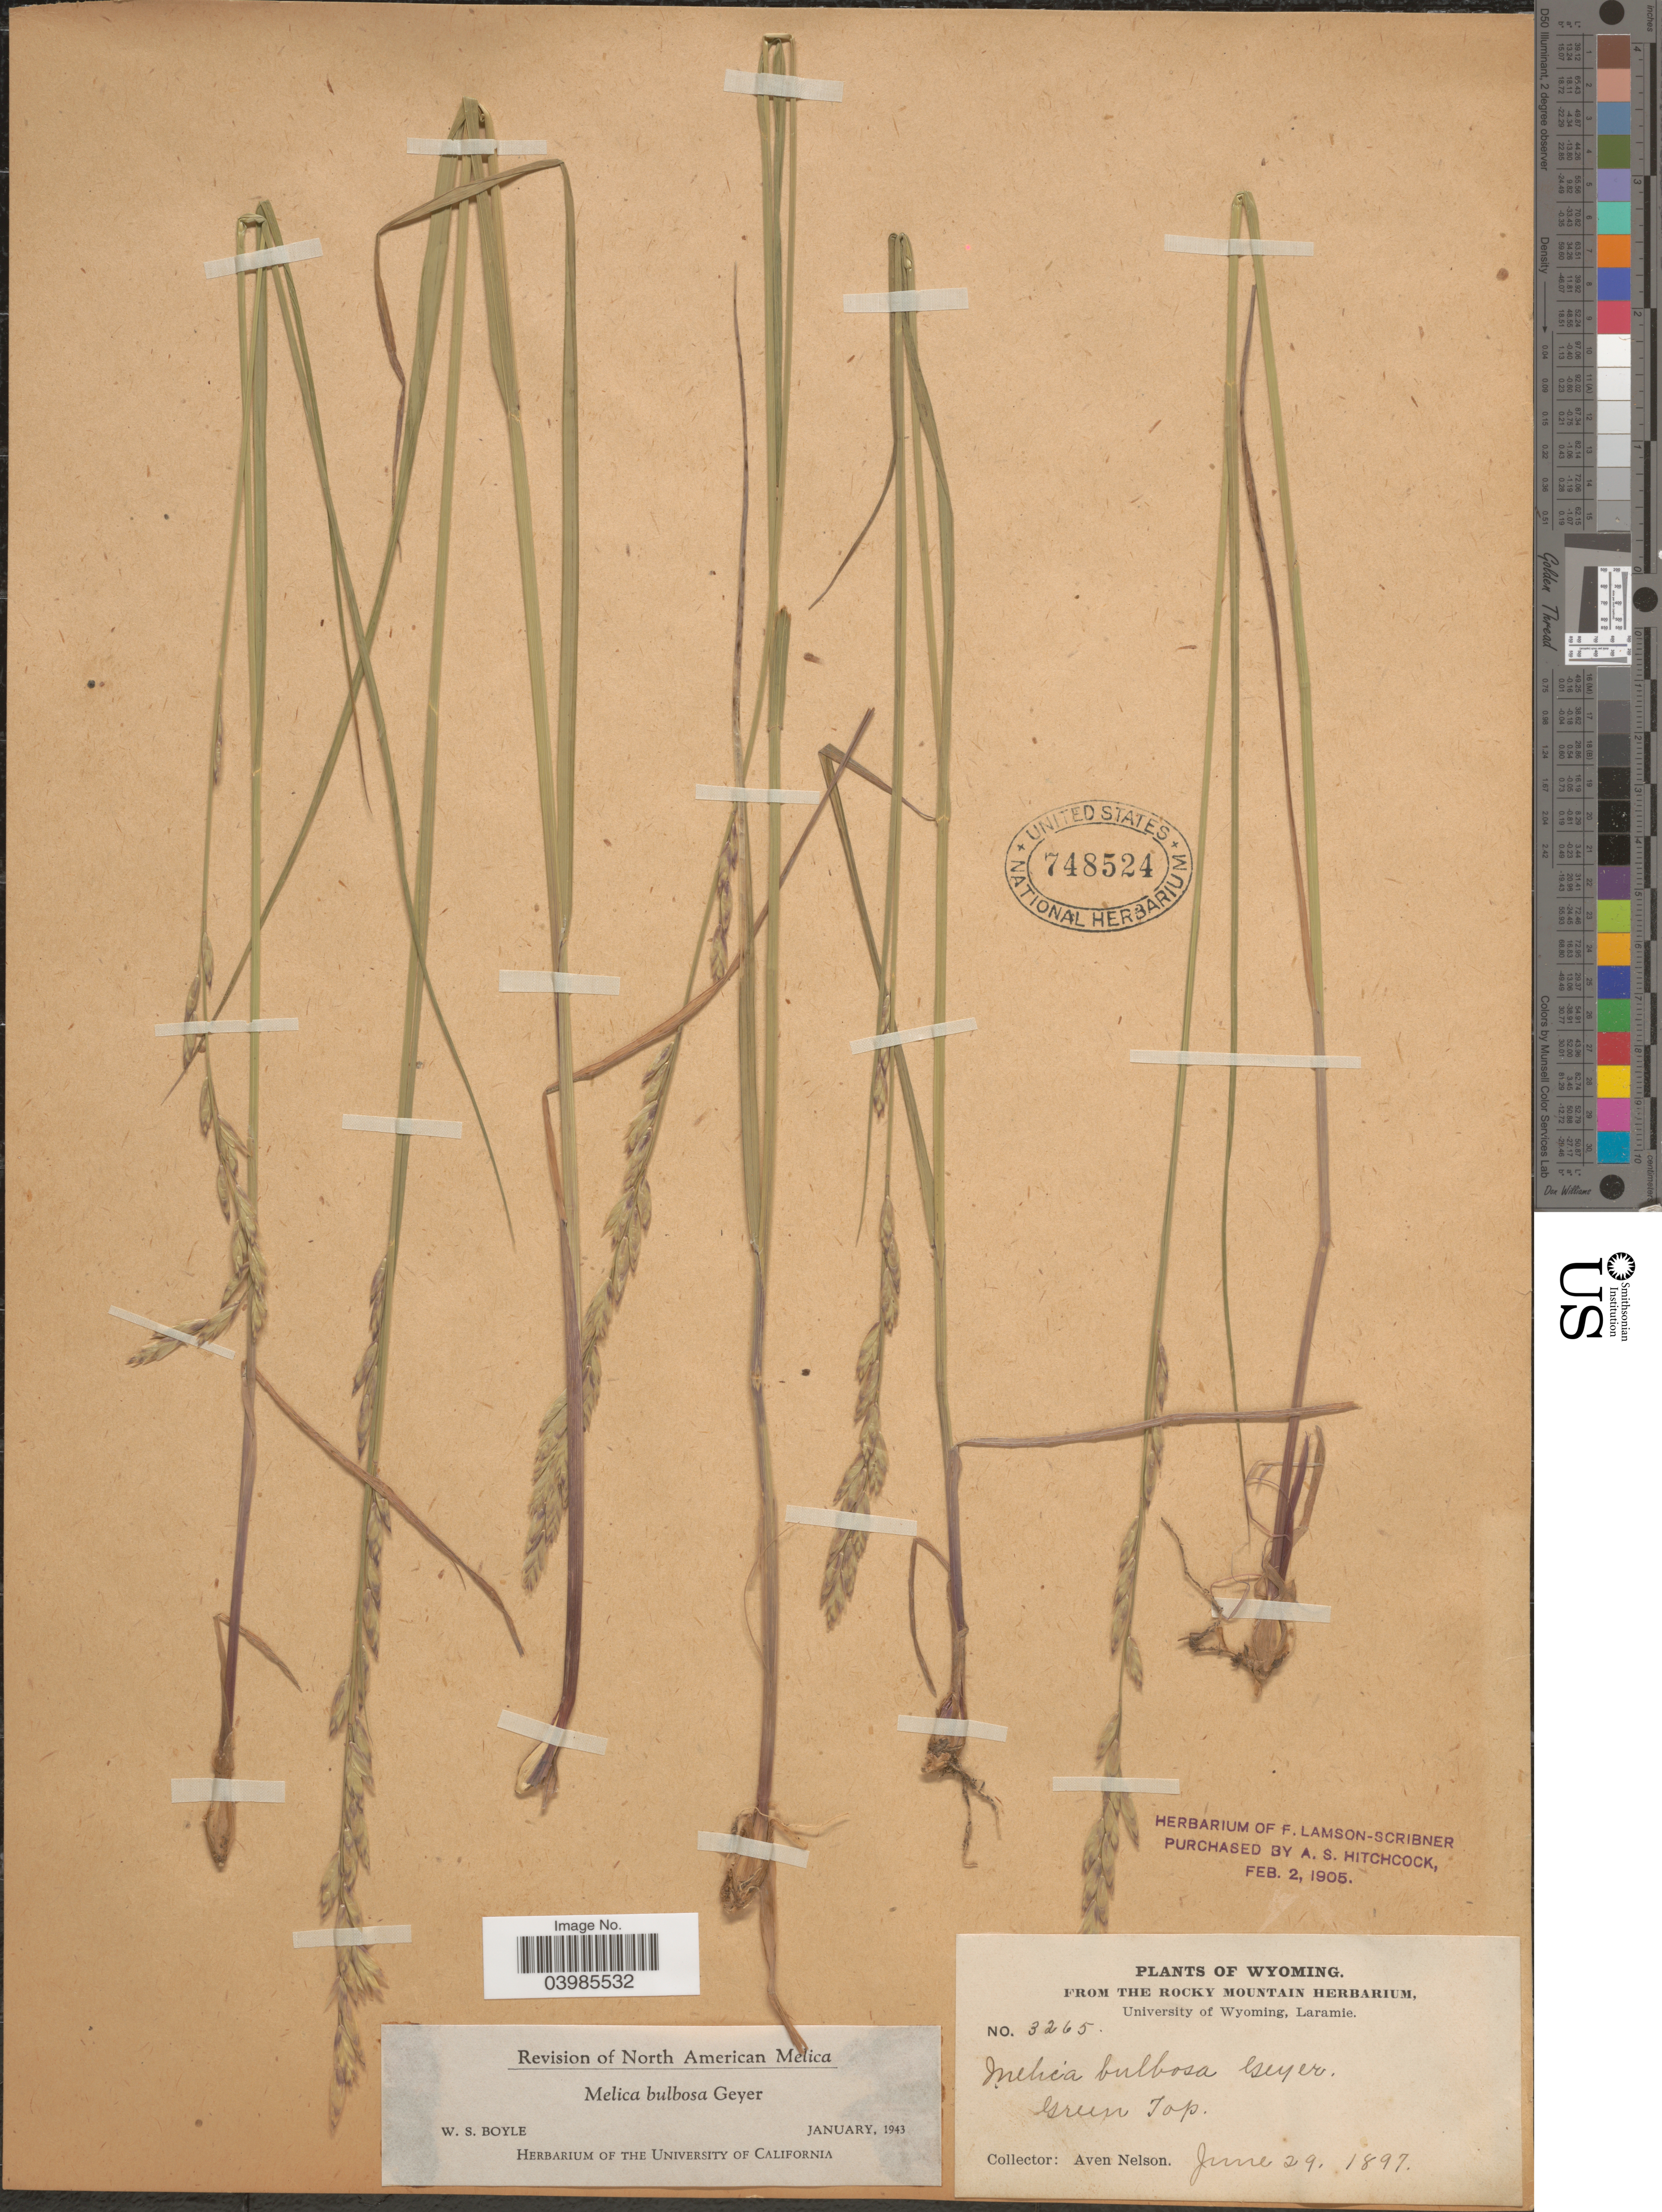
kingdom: Plantae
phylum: Tracheophyta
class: Liliopsida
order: Poales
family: Poaceae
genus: Melica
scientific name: Melica bulbosa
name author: Geyer ex Porter & J.M. Coult.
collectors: A. Nelson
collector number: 3265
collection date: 1897-06-29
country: United States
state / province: Wyoming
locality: Green Top.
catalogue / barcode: US 748524